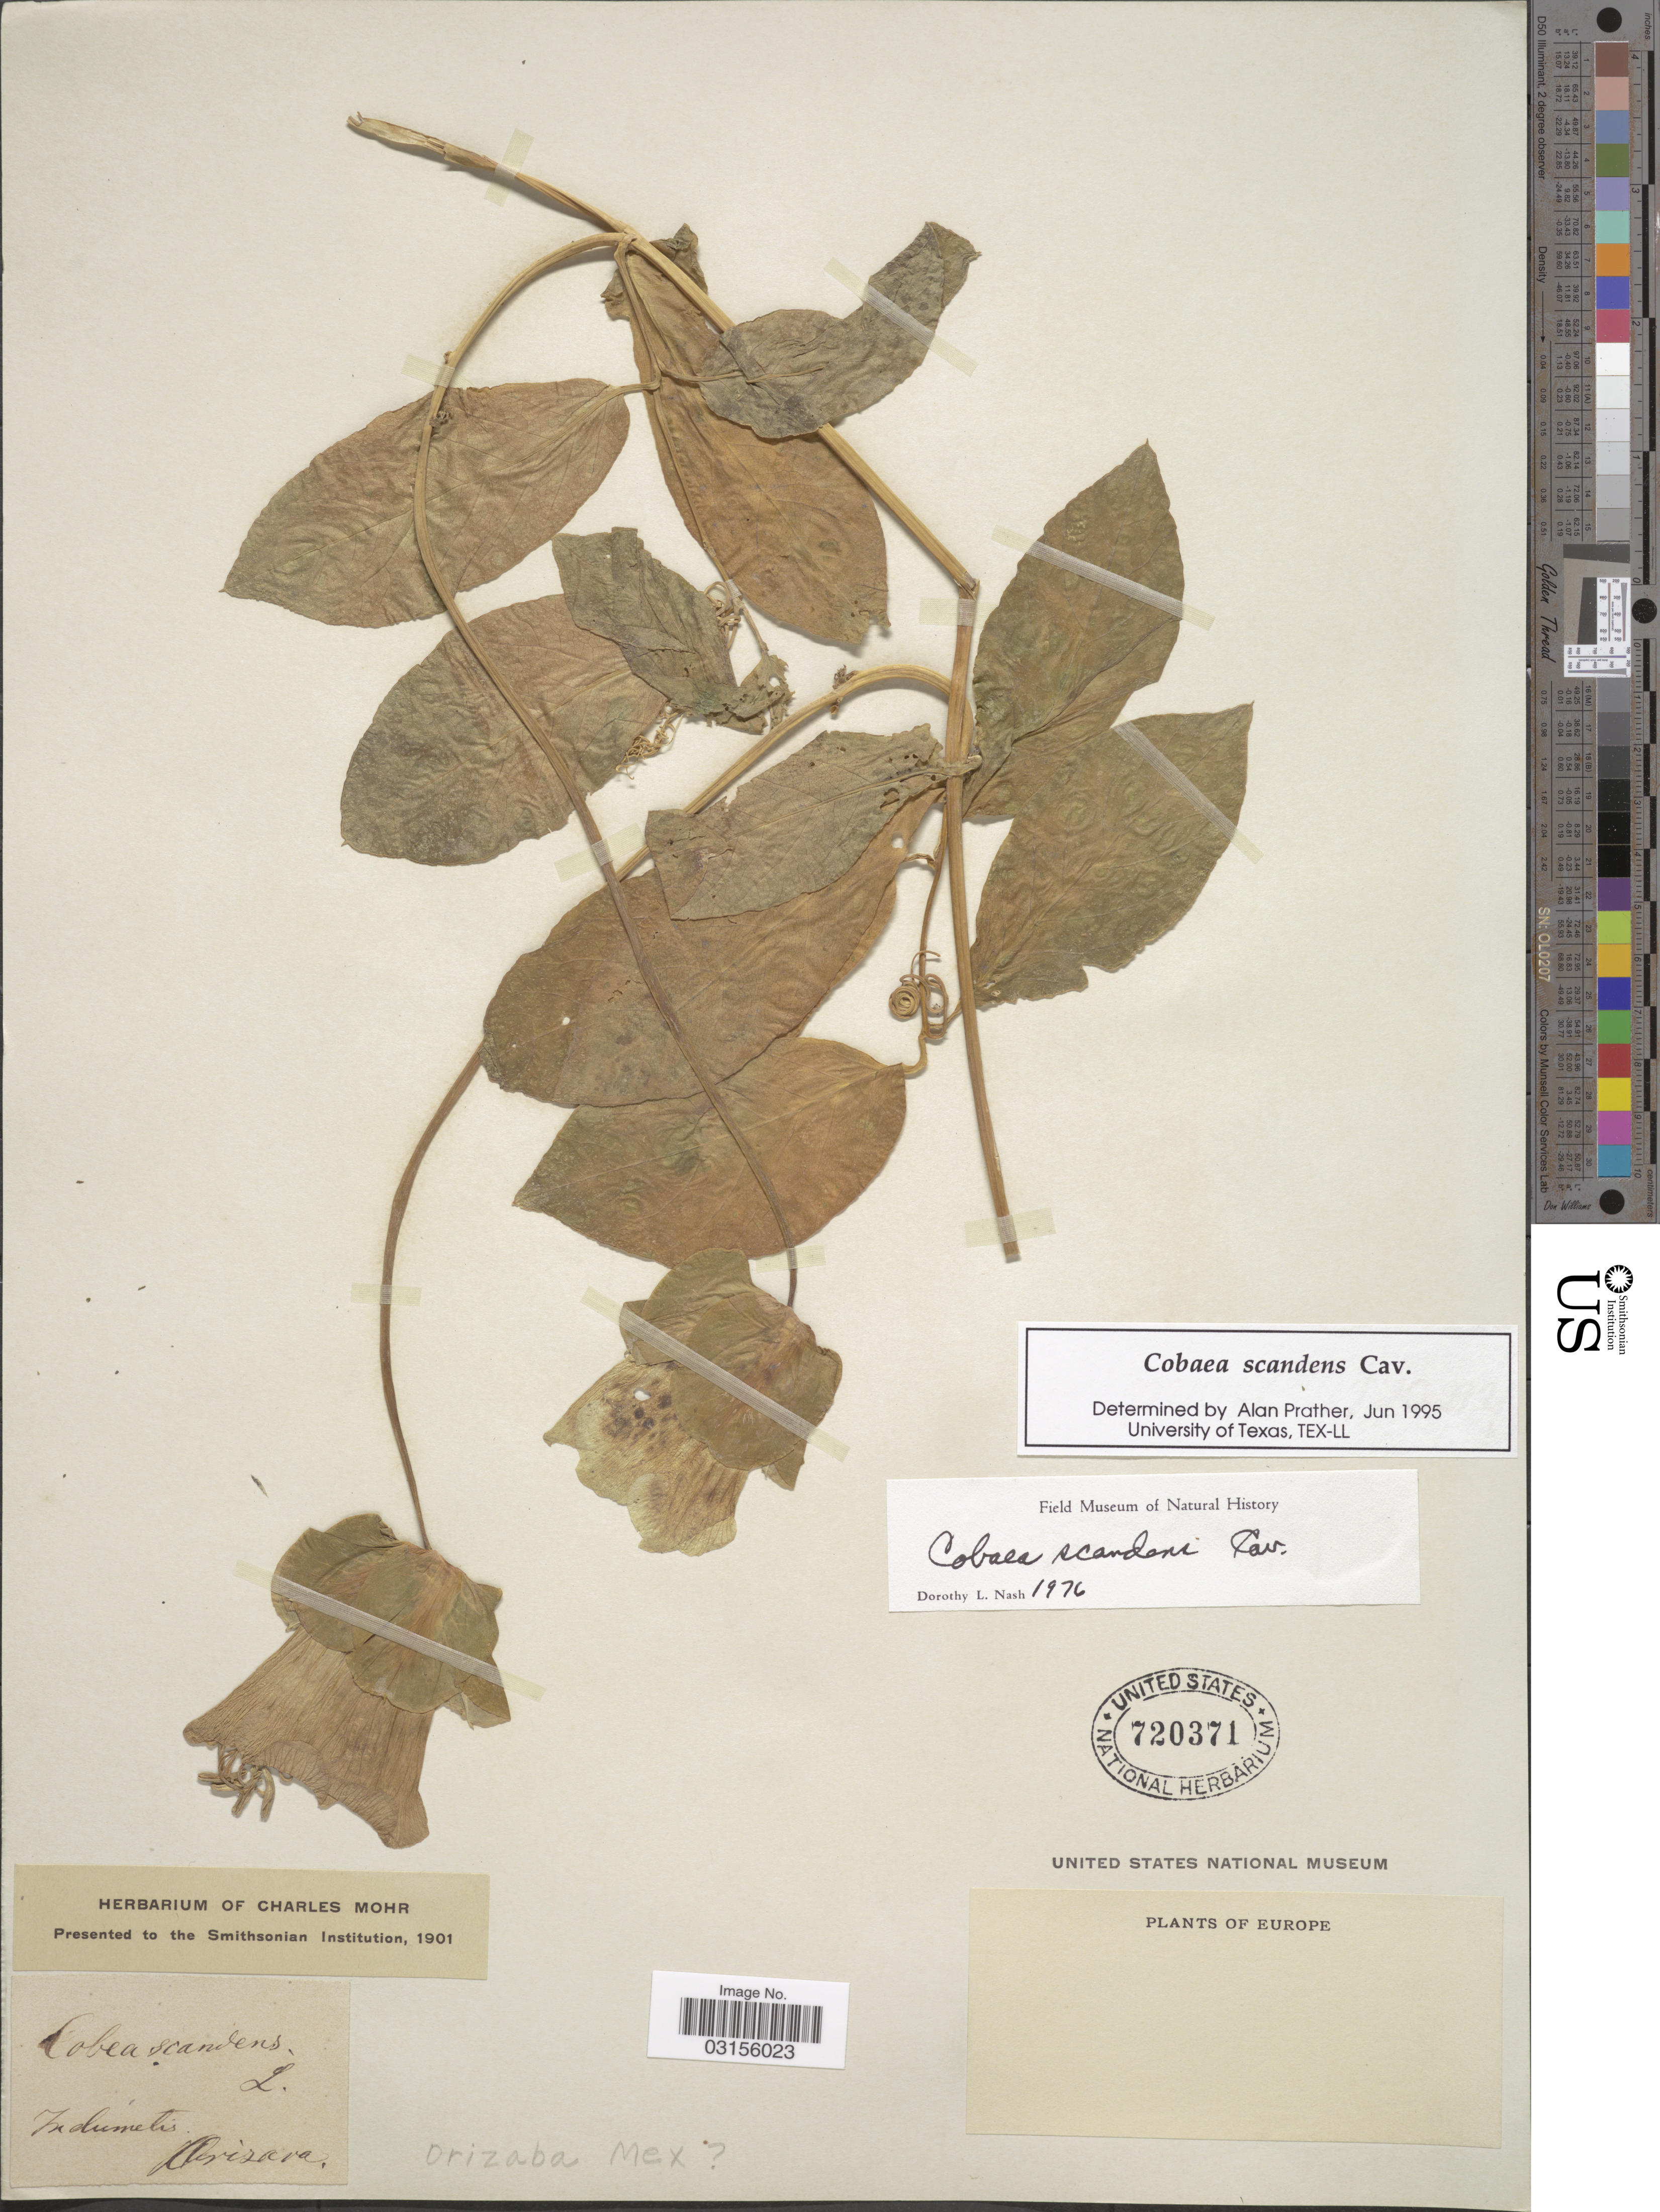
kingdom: Plantae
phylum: Tracheophyta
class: Magnoliopsida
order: Ericales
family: Polemoniaceae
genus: Cobaea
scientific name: Cobaea scandens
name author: Cav.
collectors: ex herb. Charles Mohr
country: Mexico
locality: Orizava.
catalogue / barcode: US 720371